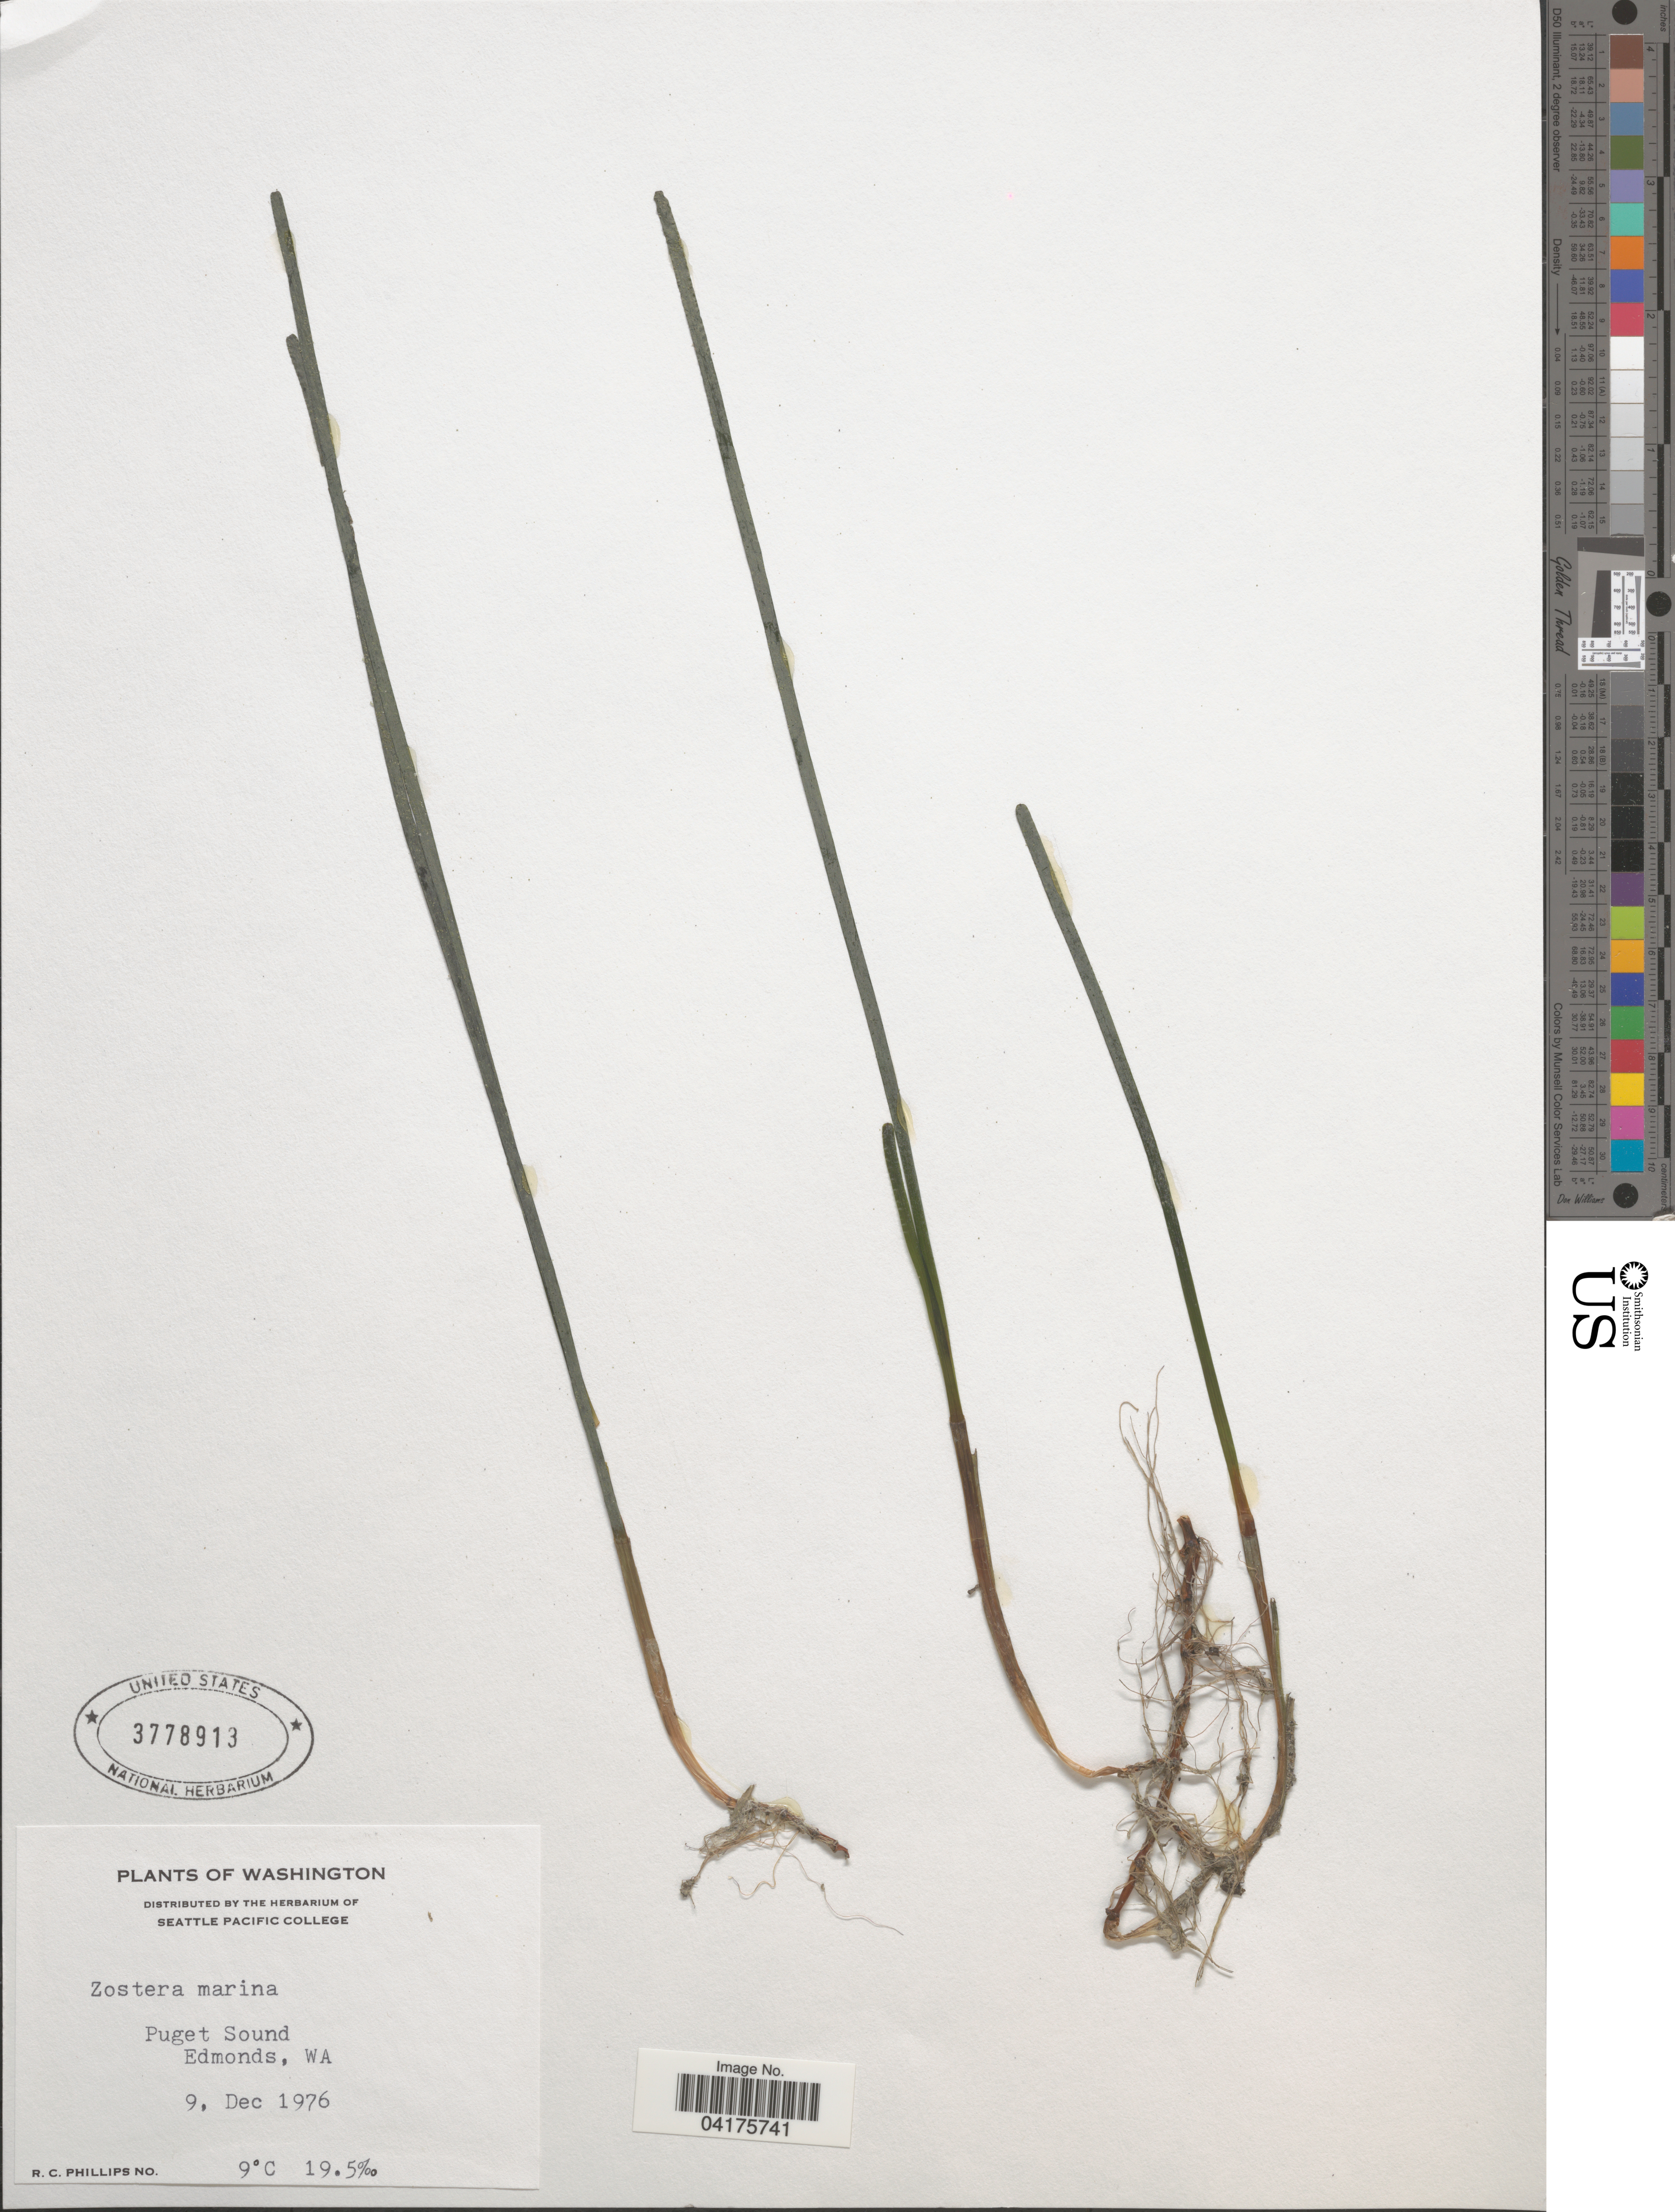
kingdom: Plantae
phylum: Tracheophyta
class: Liliopsida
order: Alismatales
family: Zosteraceae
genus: Zostera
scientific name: Zostera marina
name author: L.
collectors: R. C. Phillips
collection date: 1976-12-09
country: United States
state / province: Washington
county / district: King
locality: Puget Sound, Edmonds.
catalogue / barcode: US 3778913